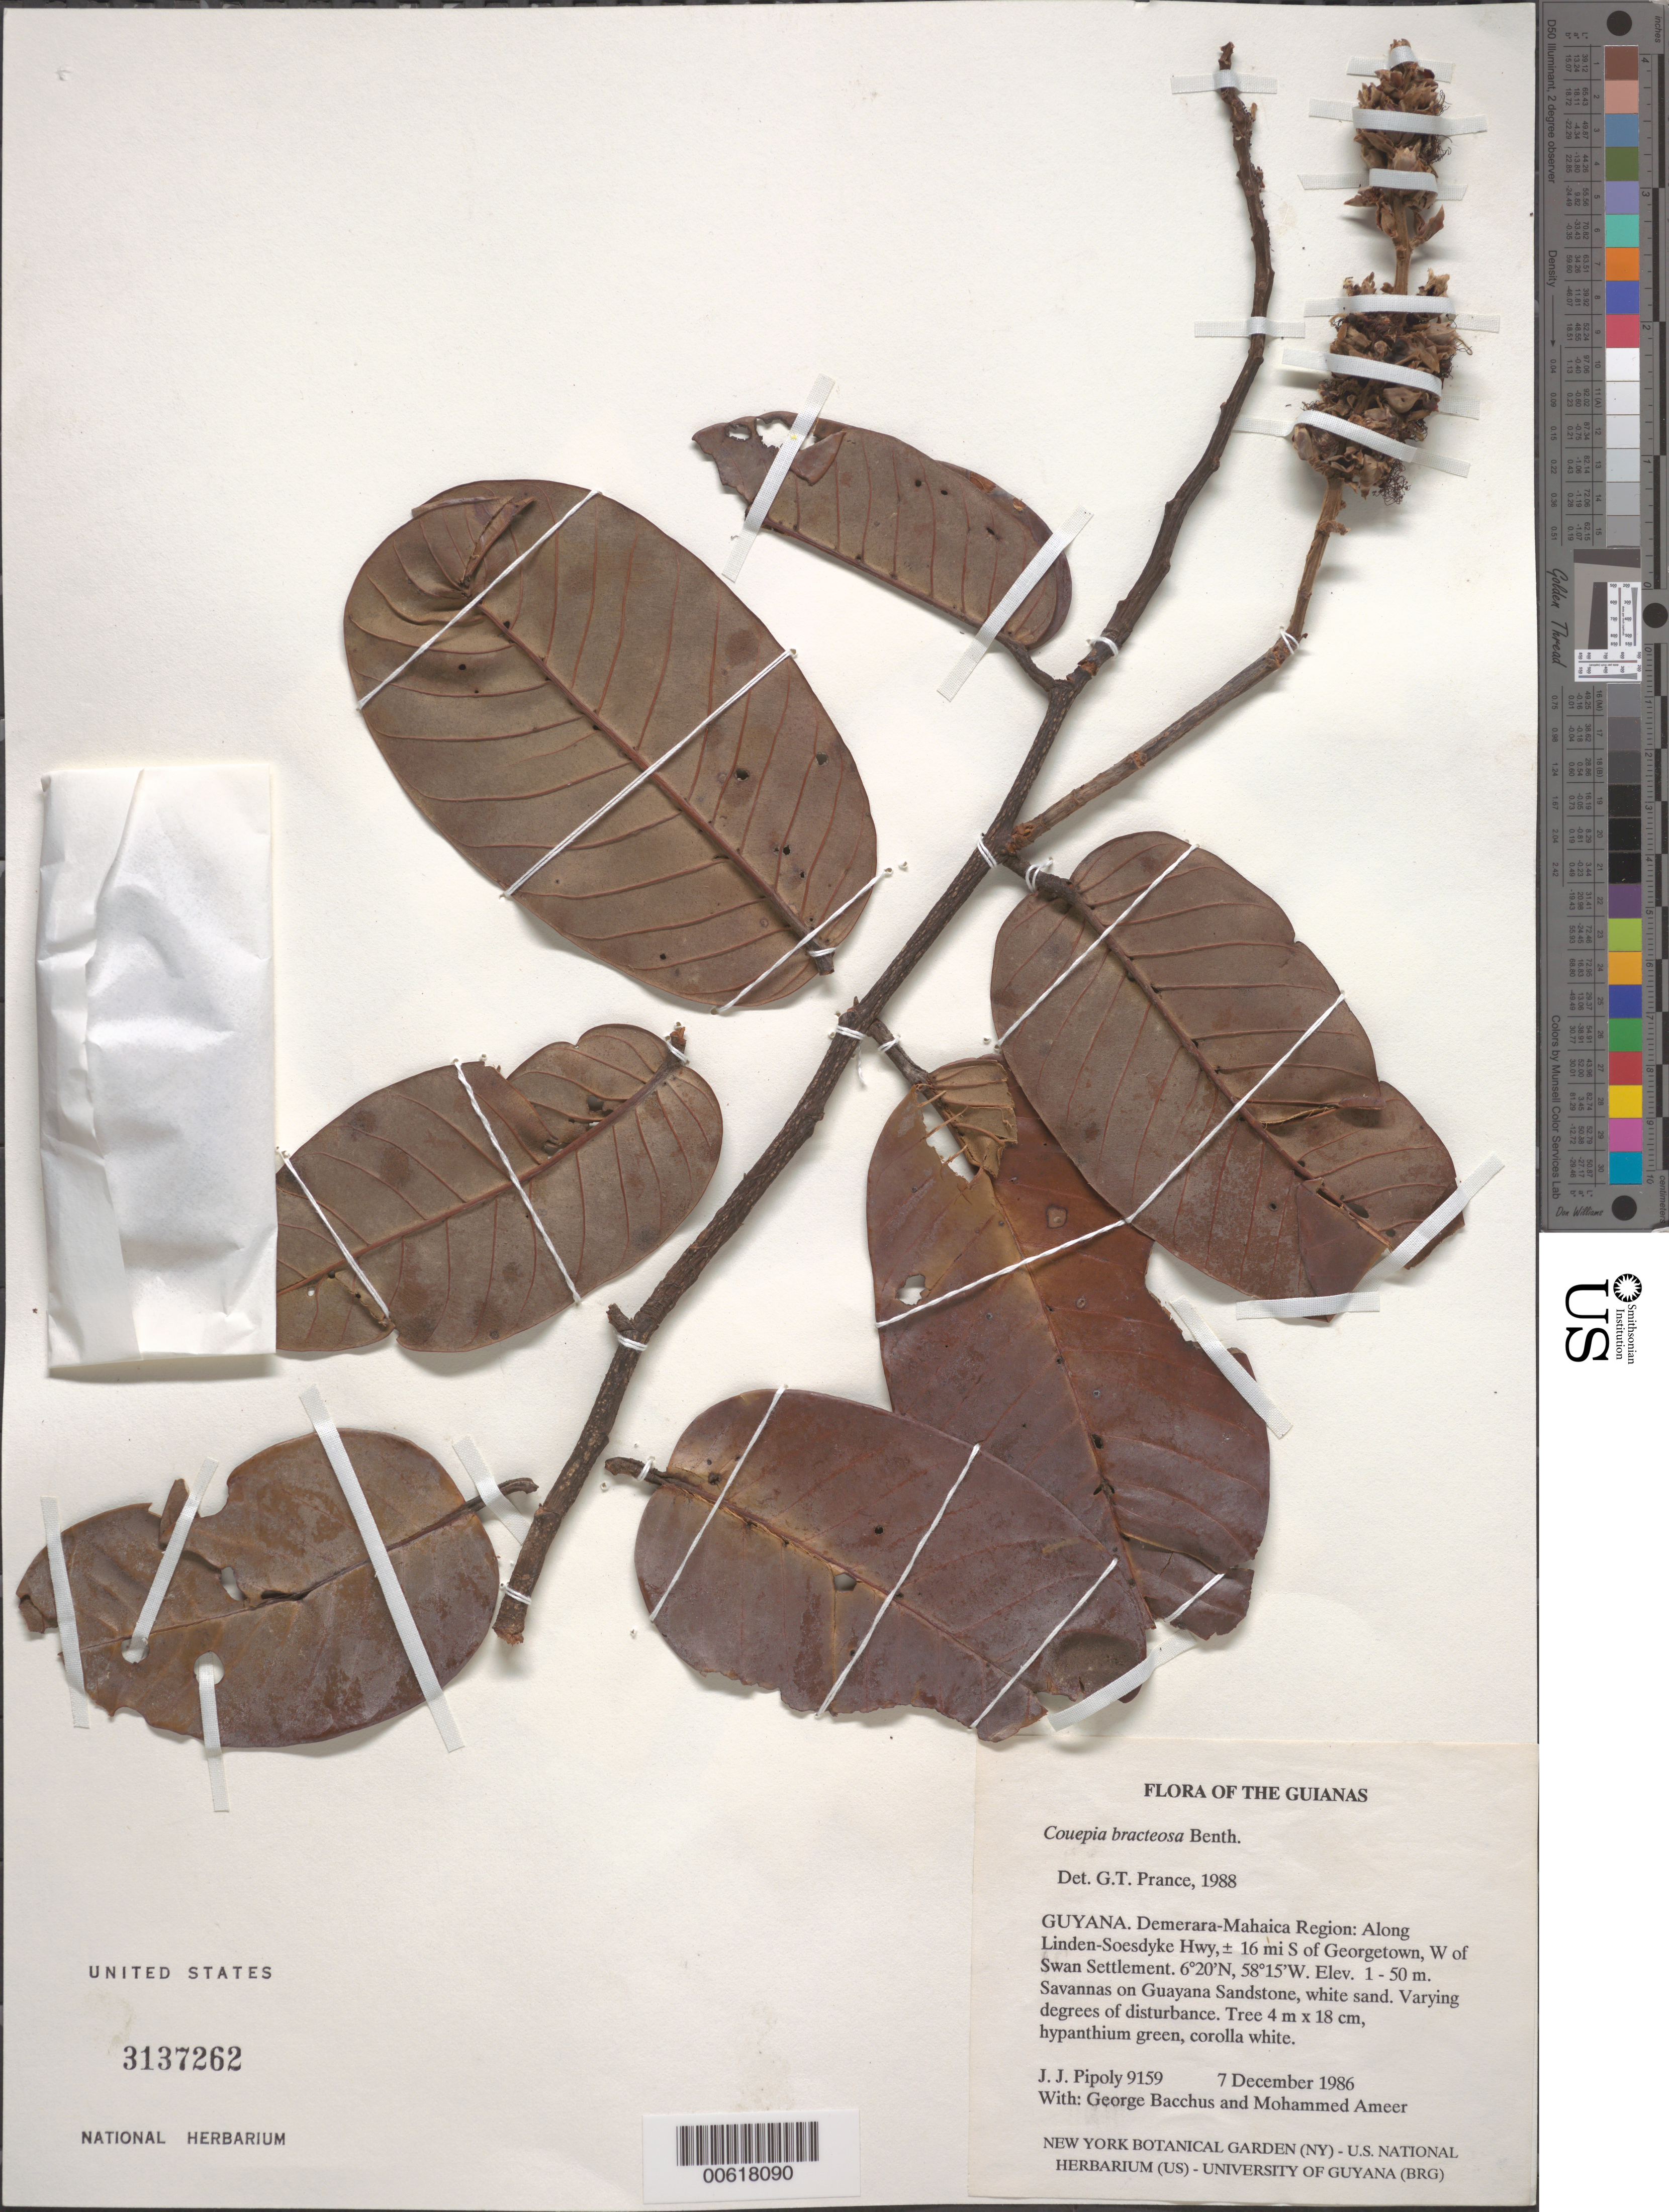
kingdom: Plantae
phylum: Tracheophyta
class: Magnoliopsida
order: Malpighiales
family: Chrysobalanaceae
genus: Couepia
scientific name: Couepia bracteosa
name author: Benth.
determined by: Prance, G. T.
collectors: J. J. Pipoly, G. Bacchus & M. Ameer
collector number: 9159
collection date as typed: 7 December 1986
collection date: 1986-12-07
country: Guyana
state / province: Demerara-Mahaica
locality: Along Linden-Soesdyke Hwy,± 16 mi S of Georgetown, W of Swan Settlement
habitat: Savannas on Guayana Sandstone, white sand. Varying degrees of disturbance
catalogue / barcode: US 3137262